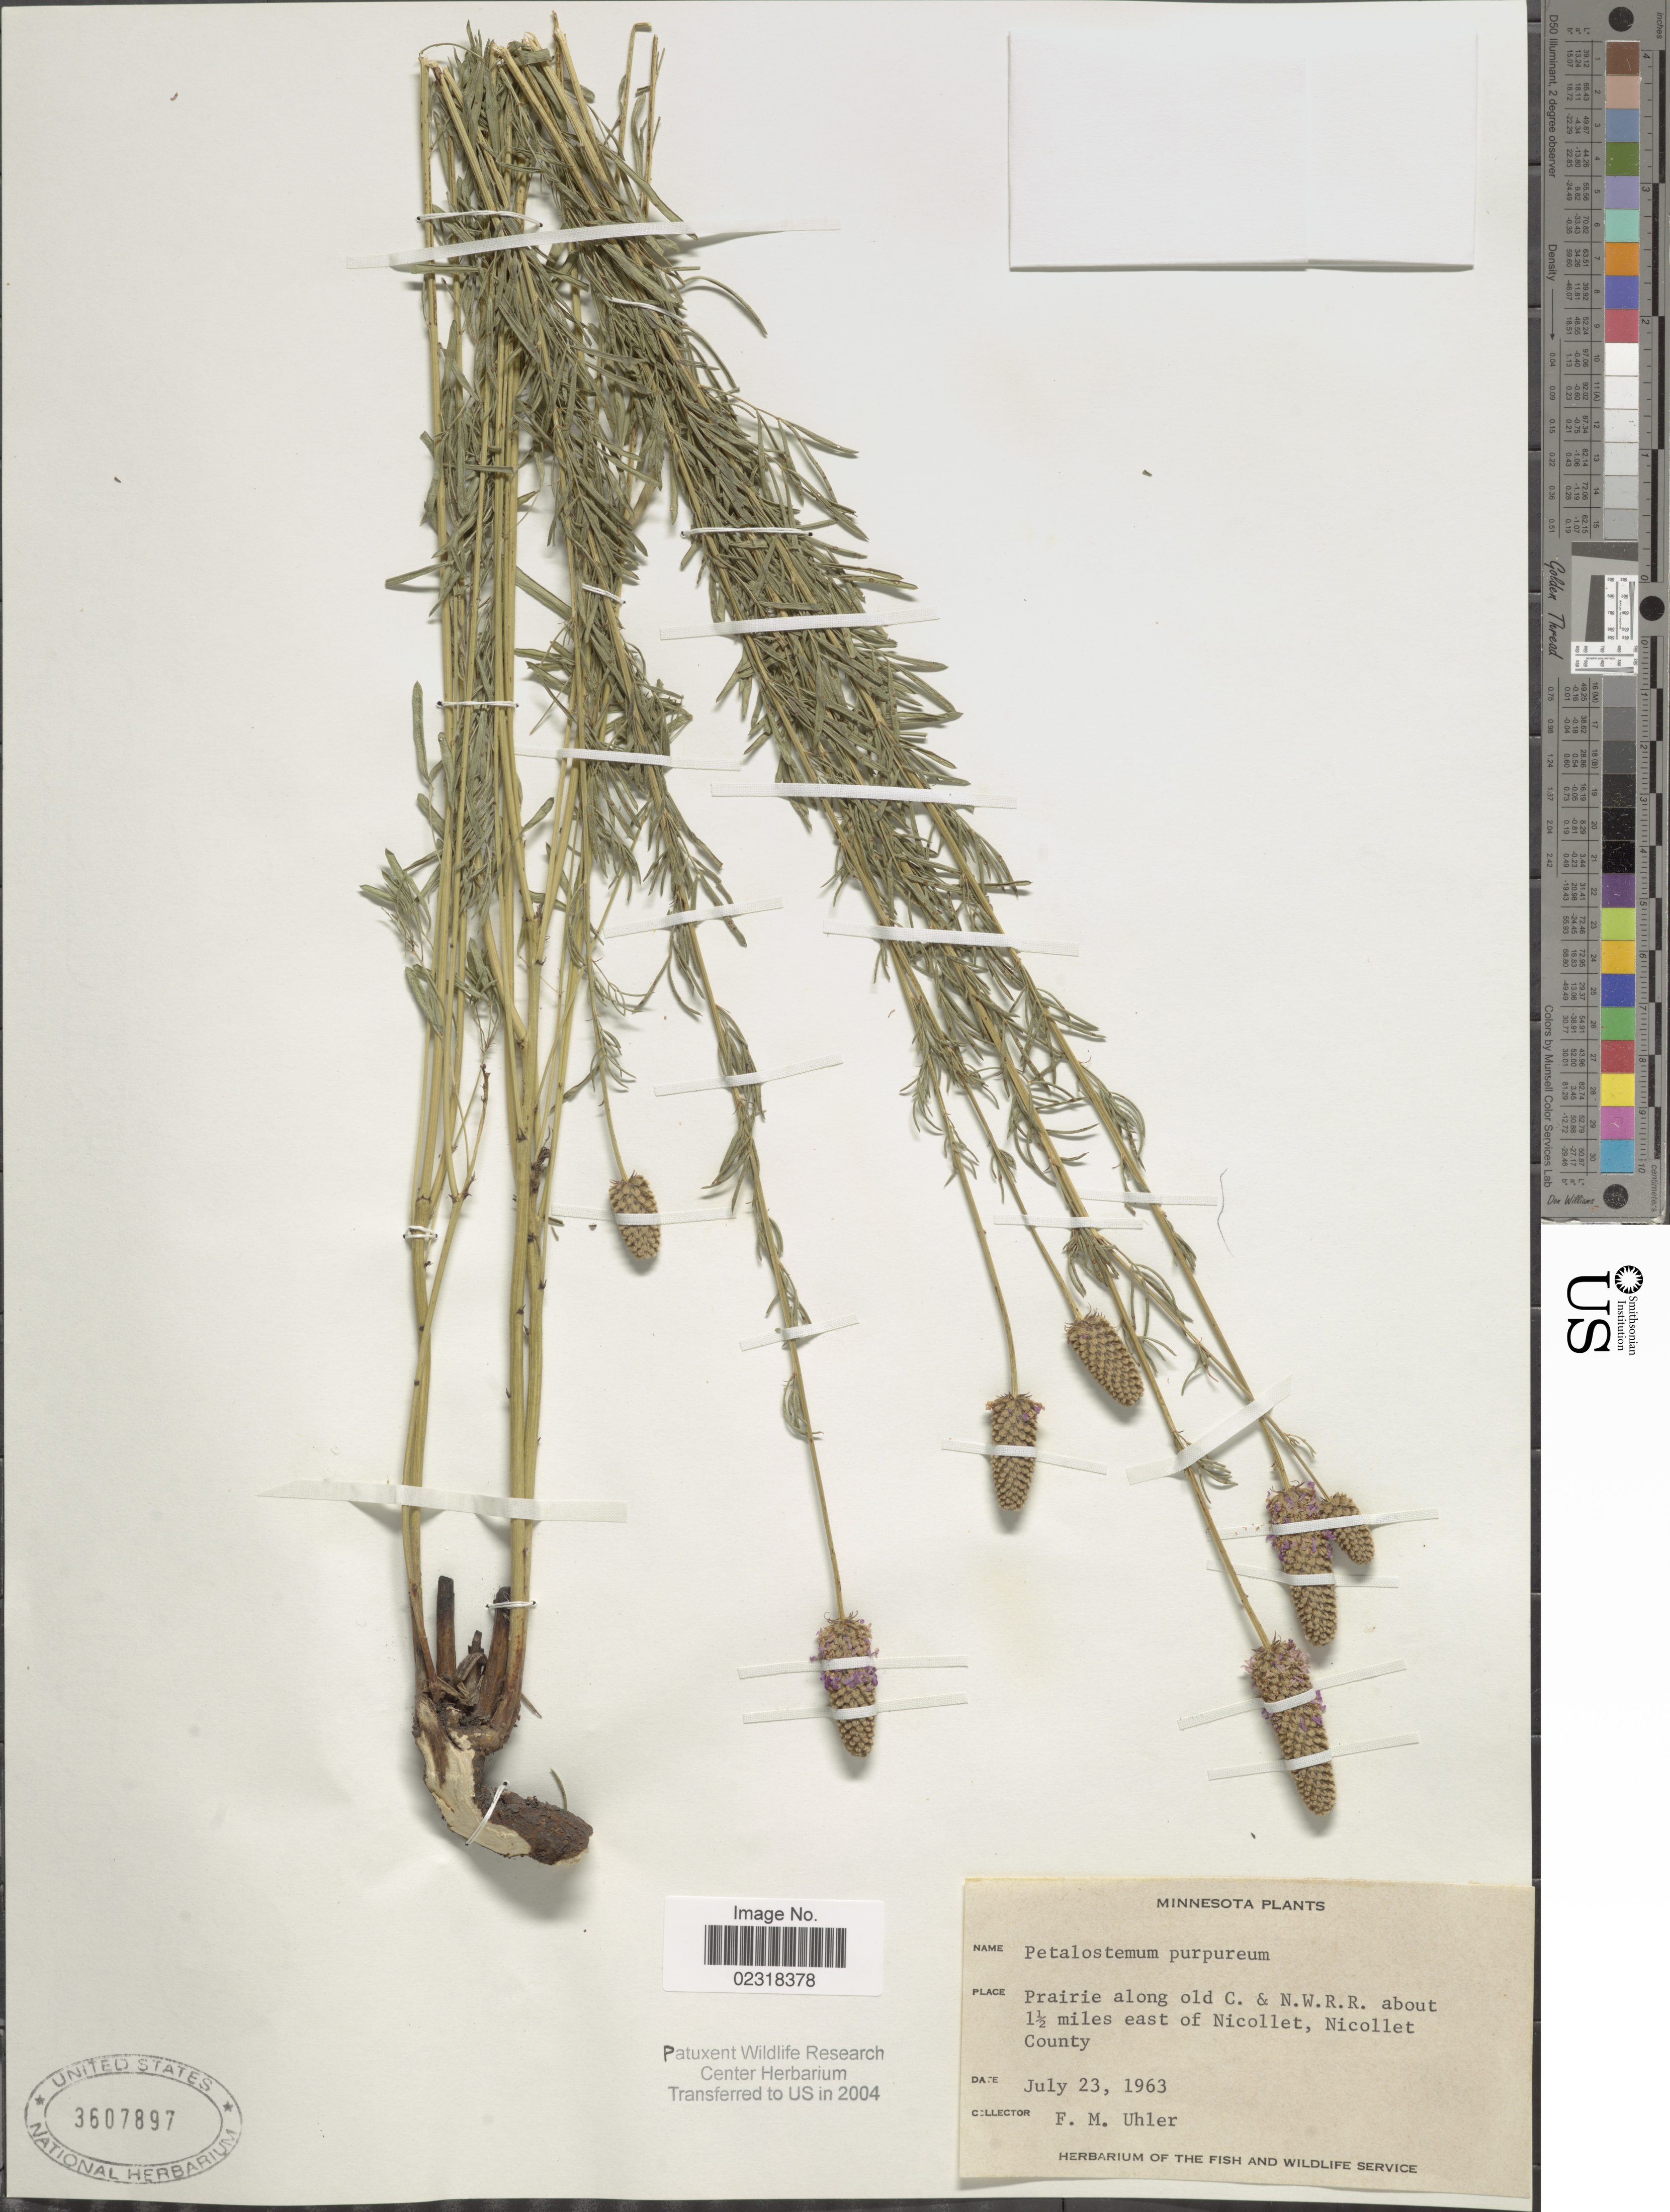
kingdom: Plantae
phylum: Tracheophyta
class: Magnoliopsida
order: Fabales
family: Fabaceae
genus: Dalea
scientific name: Dalea purpurea var. purpurea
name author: Vent.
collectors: F. M. Uhler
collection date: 1963-07-23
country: United States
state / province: Minnesota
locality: Prairie along old C. & N.W.R.R. about 1½ miles east of Nicollet, Nicollet County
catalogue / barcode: US 3607897